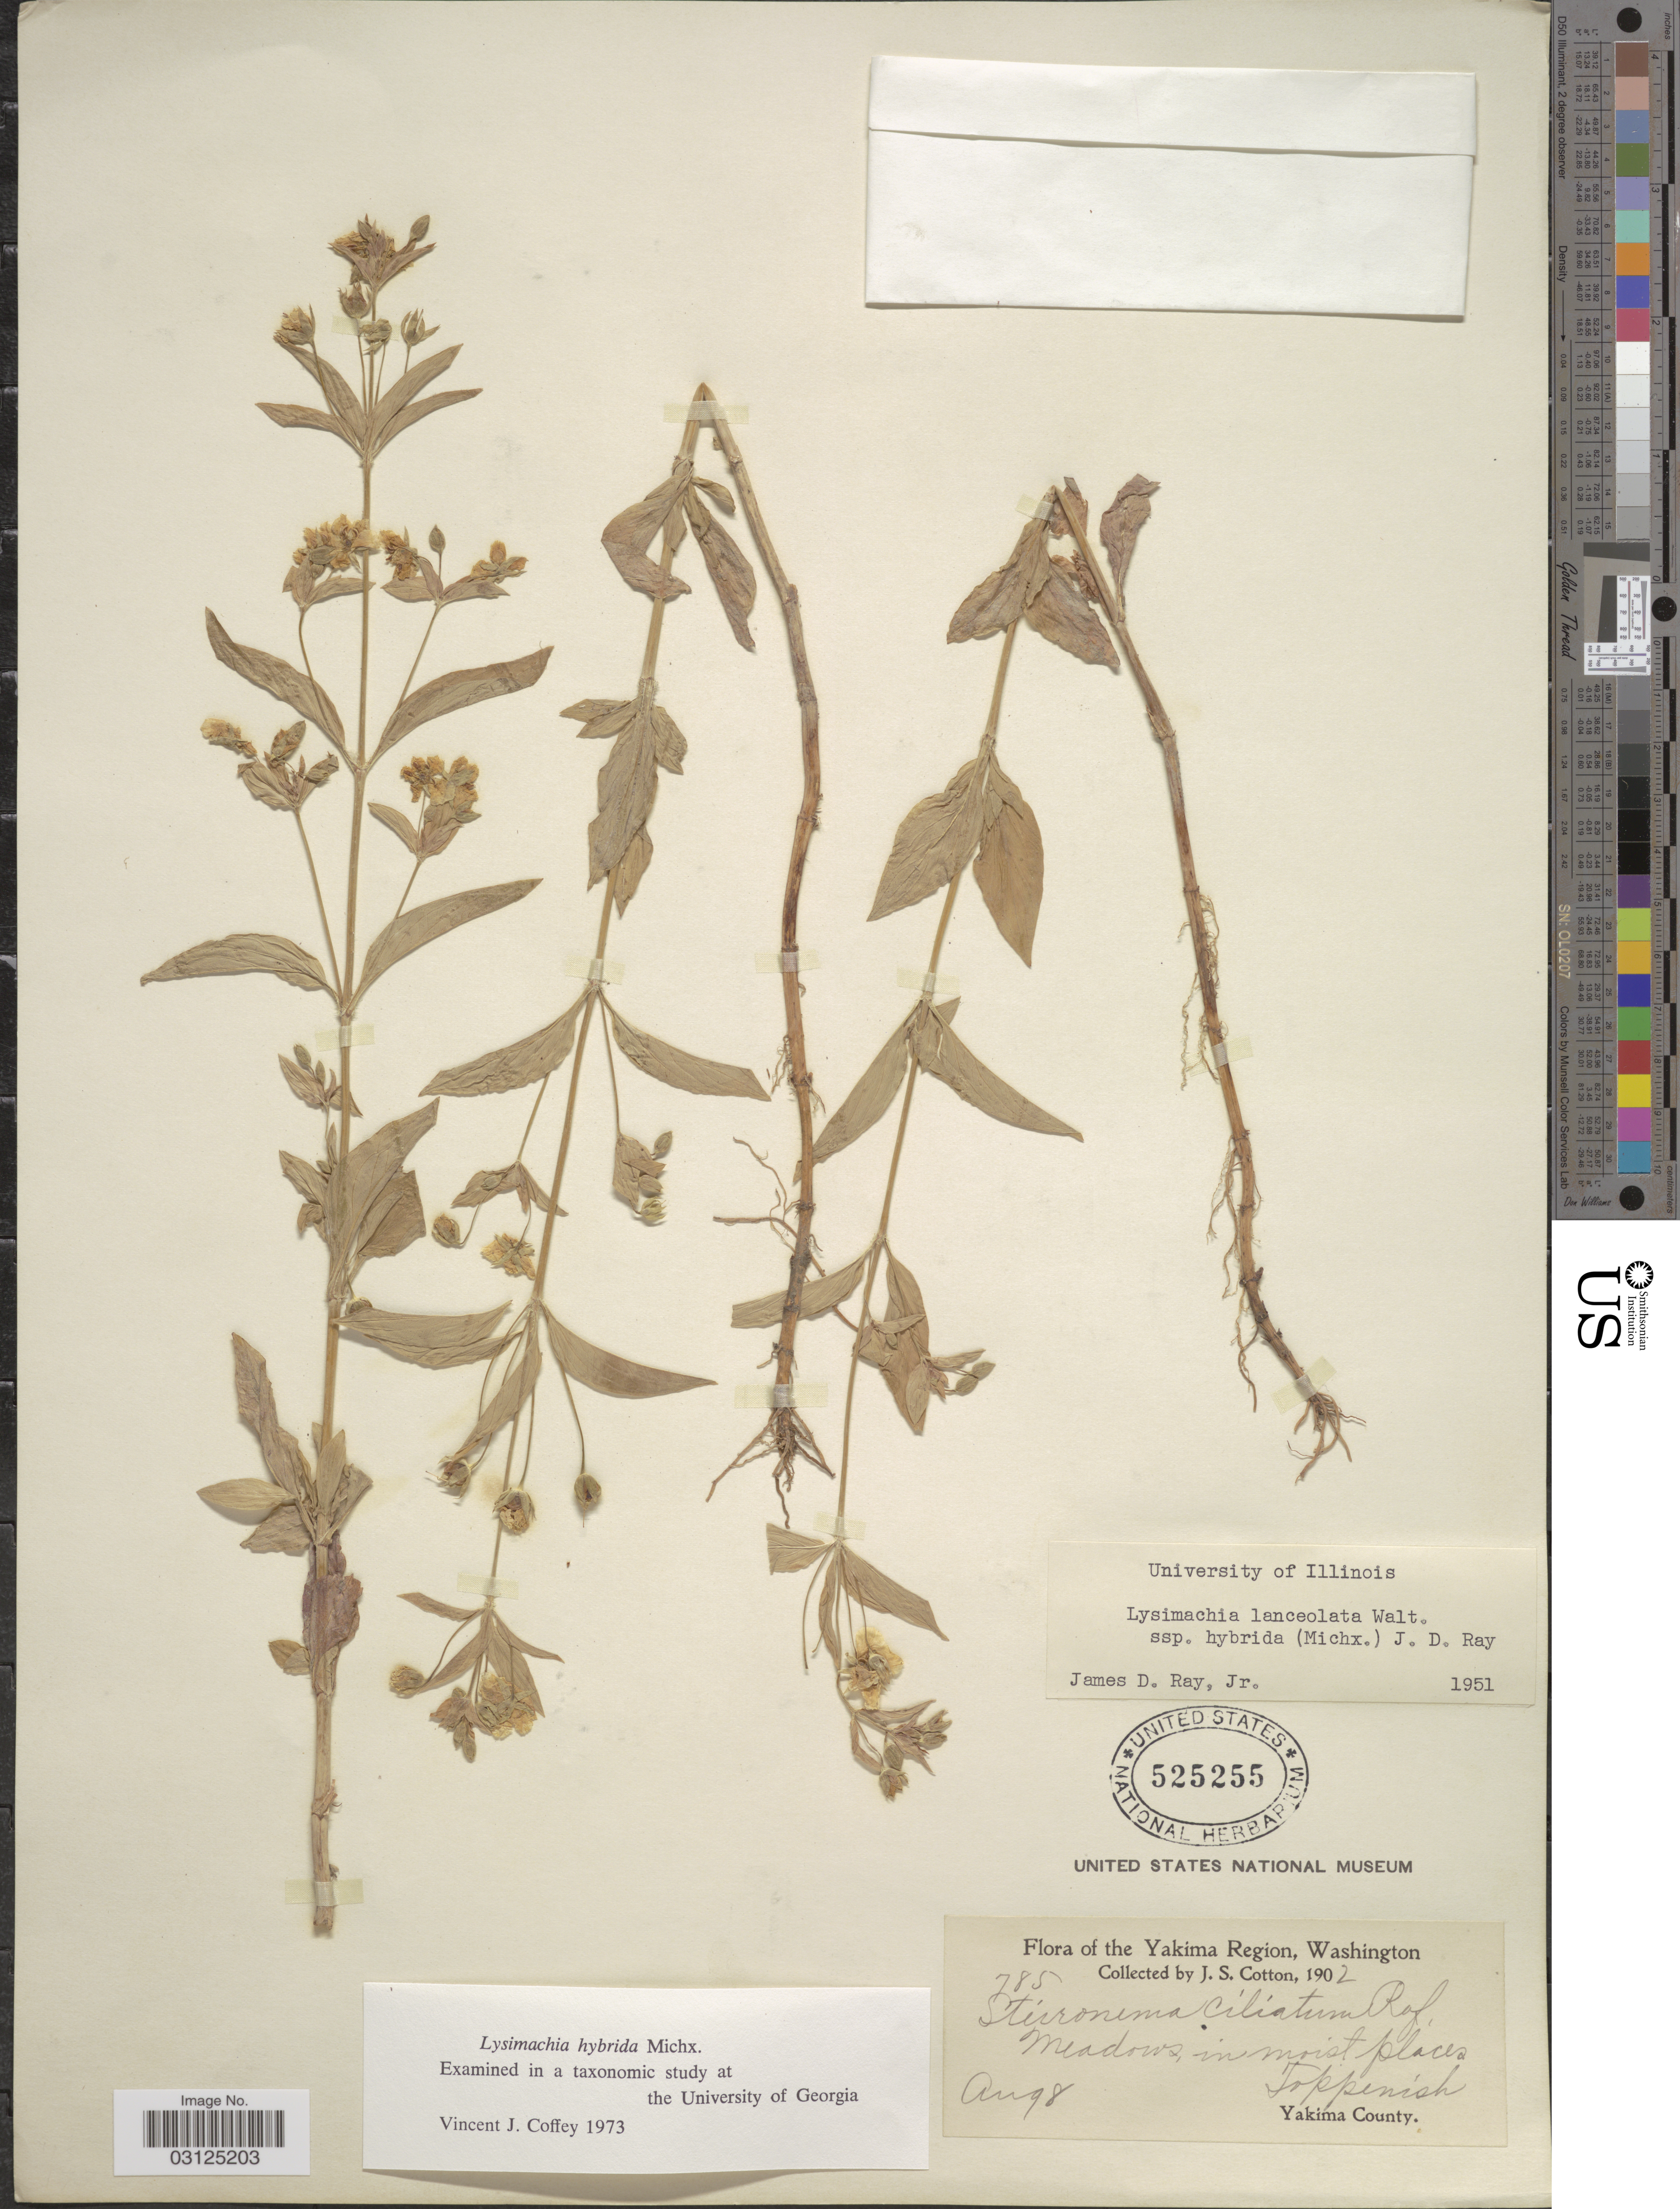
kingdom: Plantae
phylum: Tracheophyta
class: Magnoliopsida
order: Ericales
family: Primulaceae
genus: Lysimachia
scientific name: Lysimachia hybrida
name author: Michx.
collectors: J. S. Cotton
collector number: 785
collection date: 1902-08-08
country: United States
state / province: Washington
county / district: Yakima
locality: Yakima Region. Meadows, in moist places Toppinish.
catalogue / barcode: US 525255